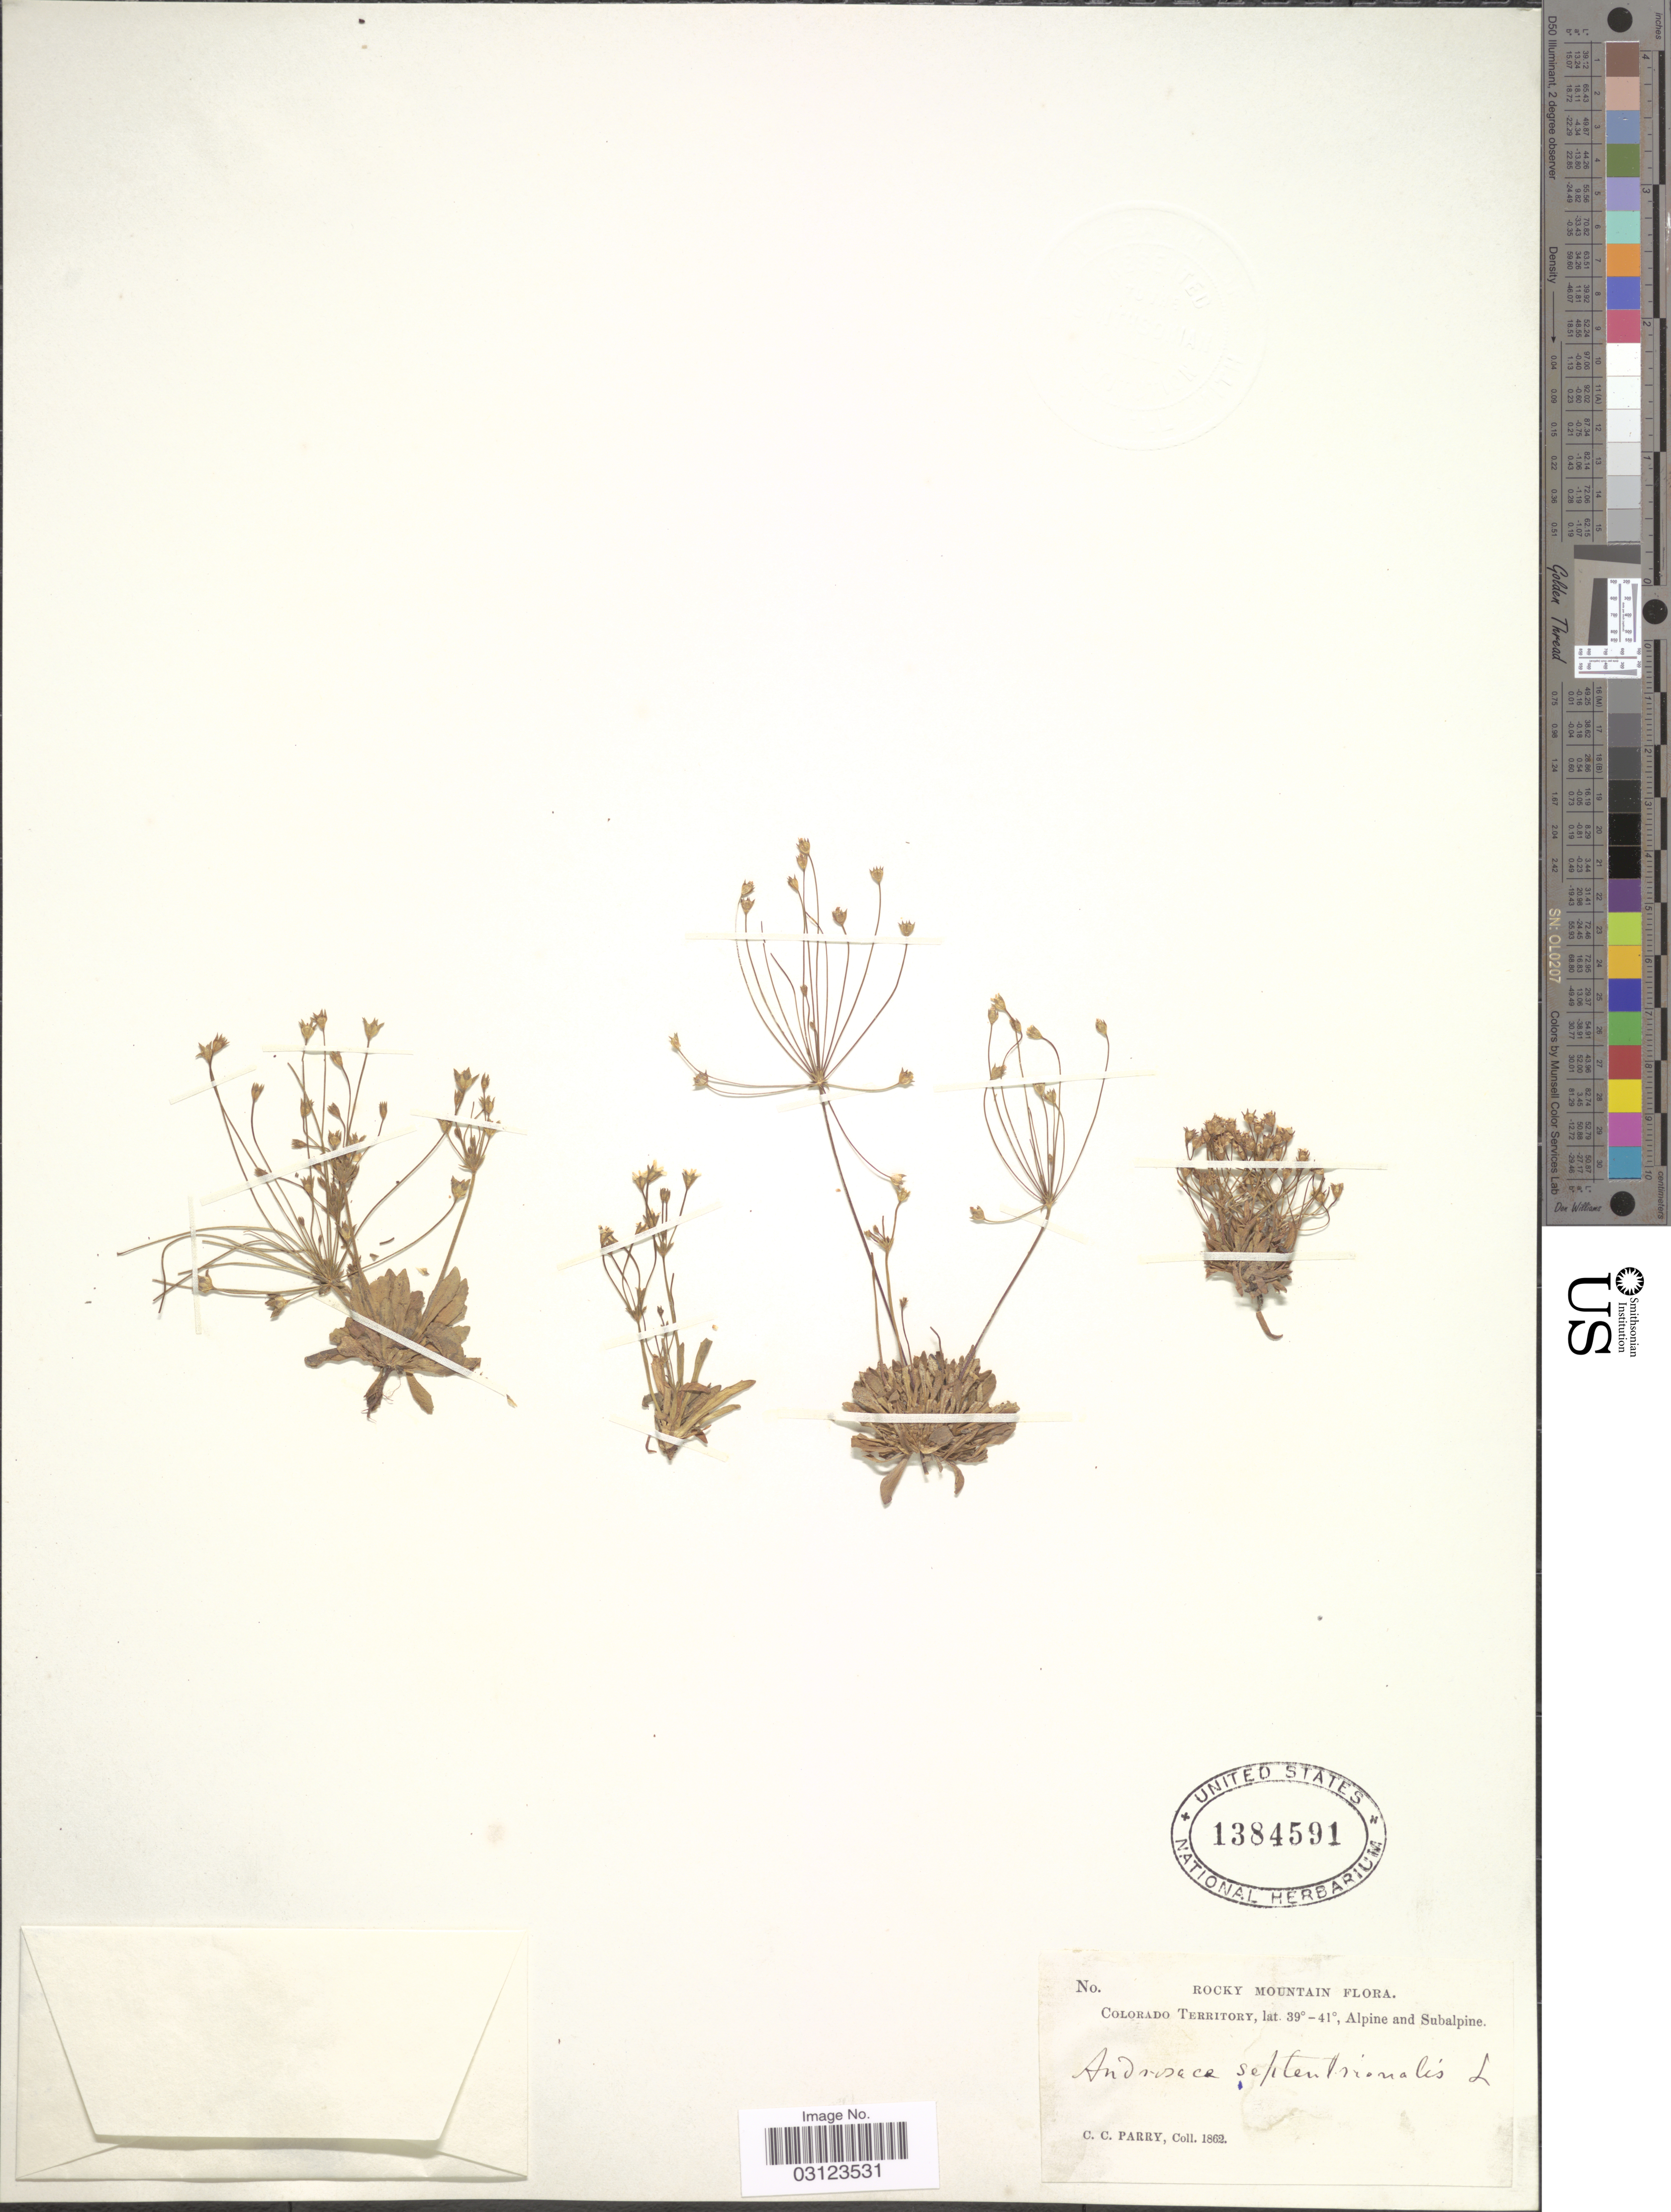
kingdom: Plantae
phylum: Tracheophyta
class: Magnoliopsida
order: Ericales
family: Primulaceae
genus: Androsace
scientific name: Androsace septentrionalis var. puberulenta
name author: (Rydb.) R. Knuth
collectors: C. C. Parry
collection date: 1862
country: United States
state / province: Colorado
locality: Rocky Mountain. Colorado Territory. Alpine and Subalpine.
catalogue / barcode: US 1384591